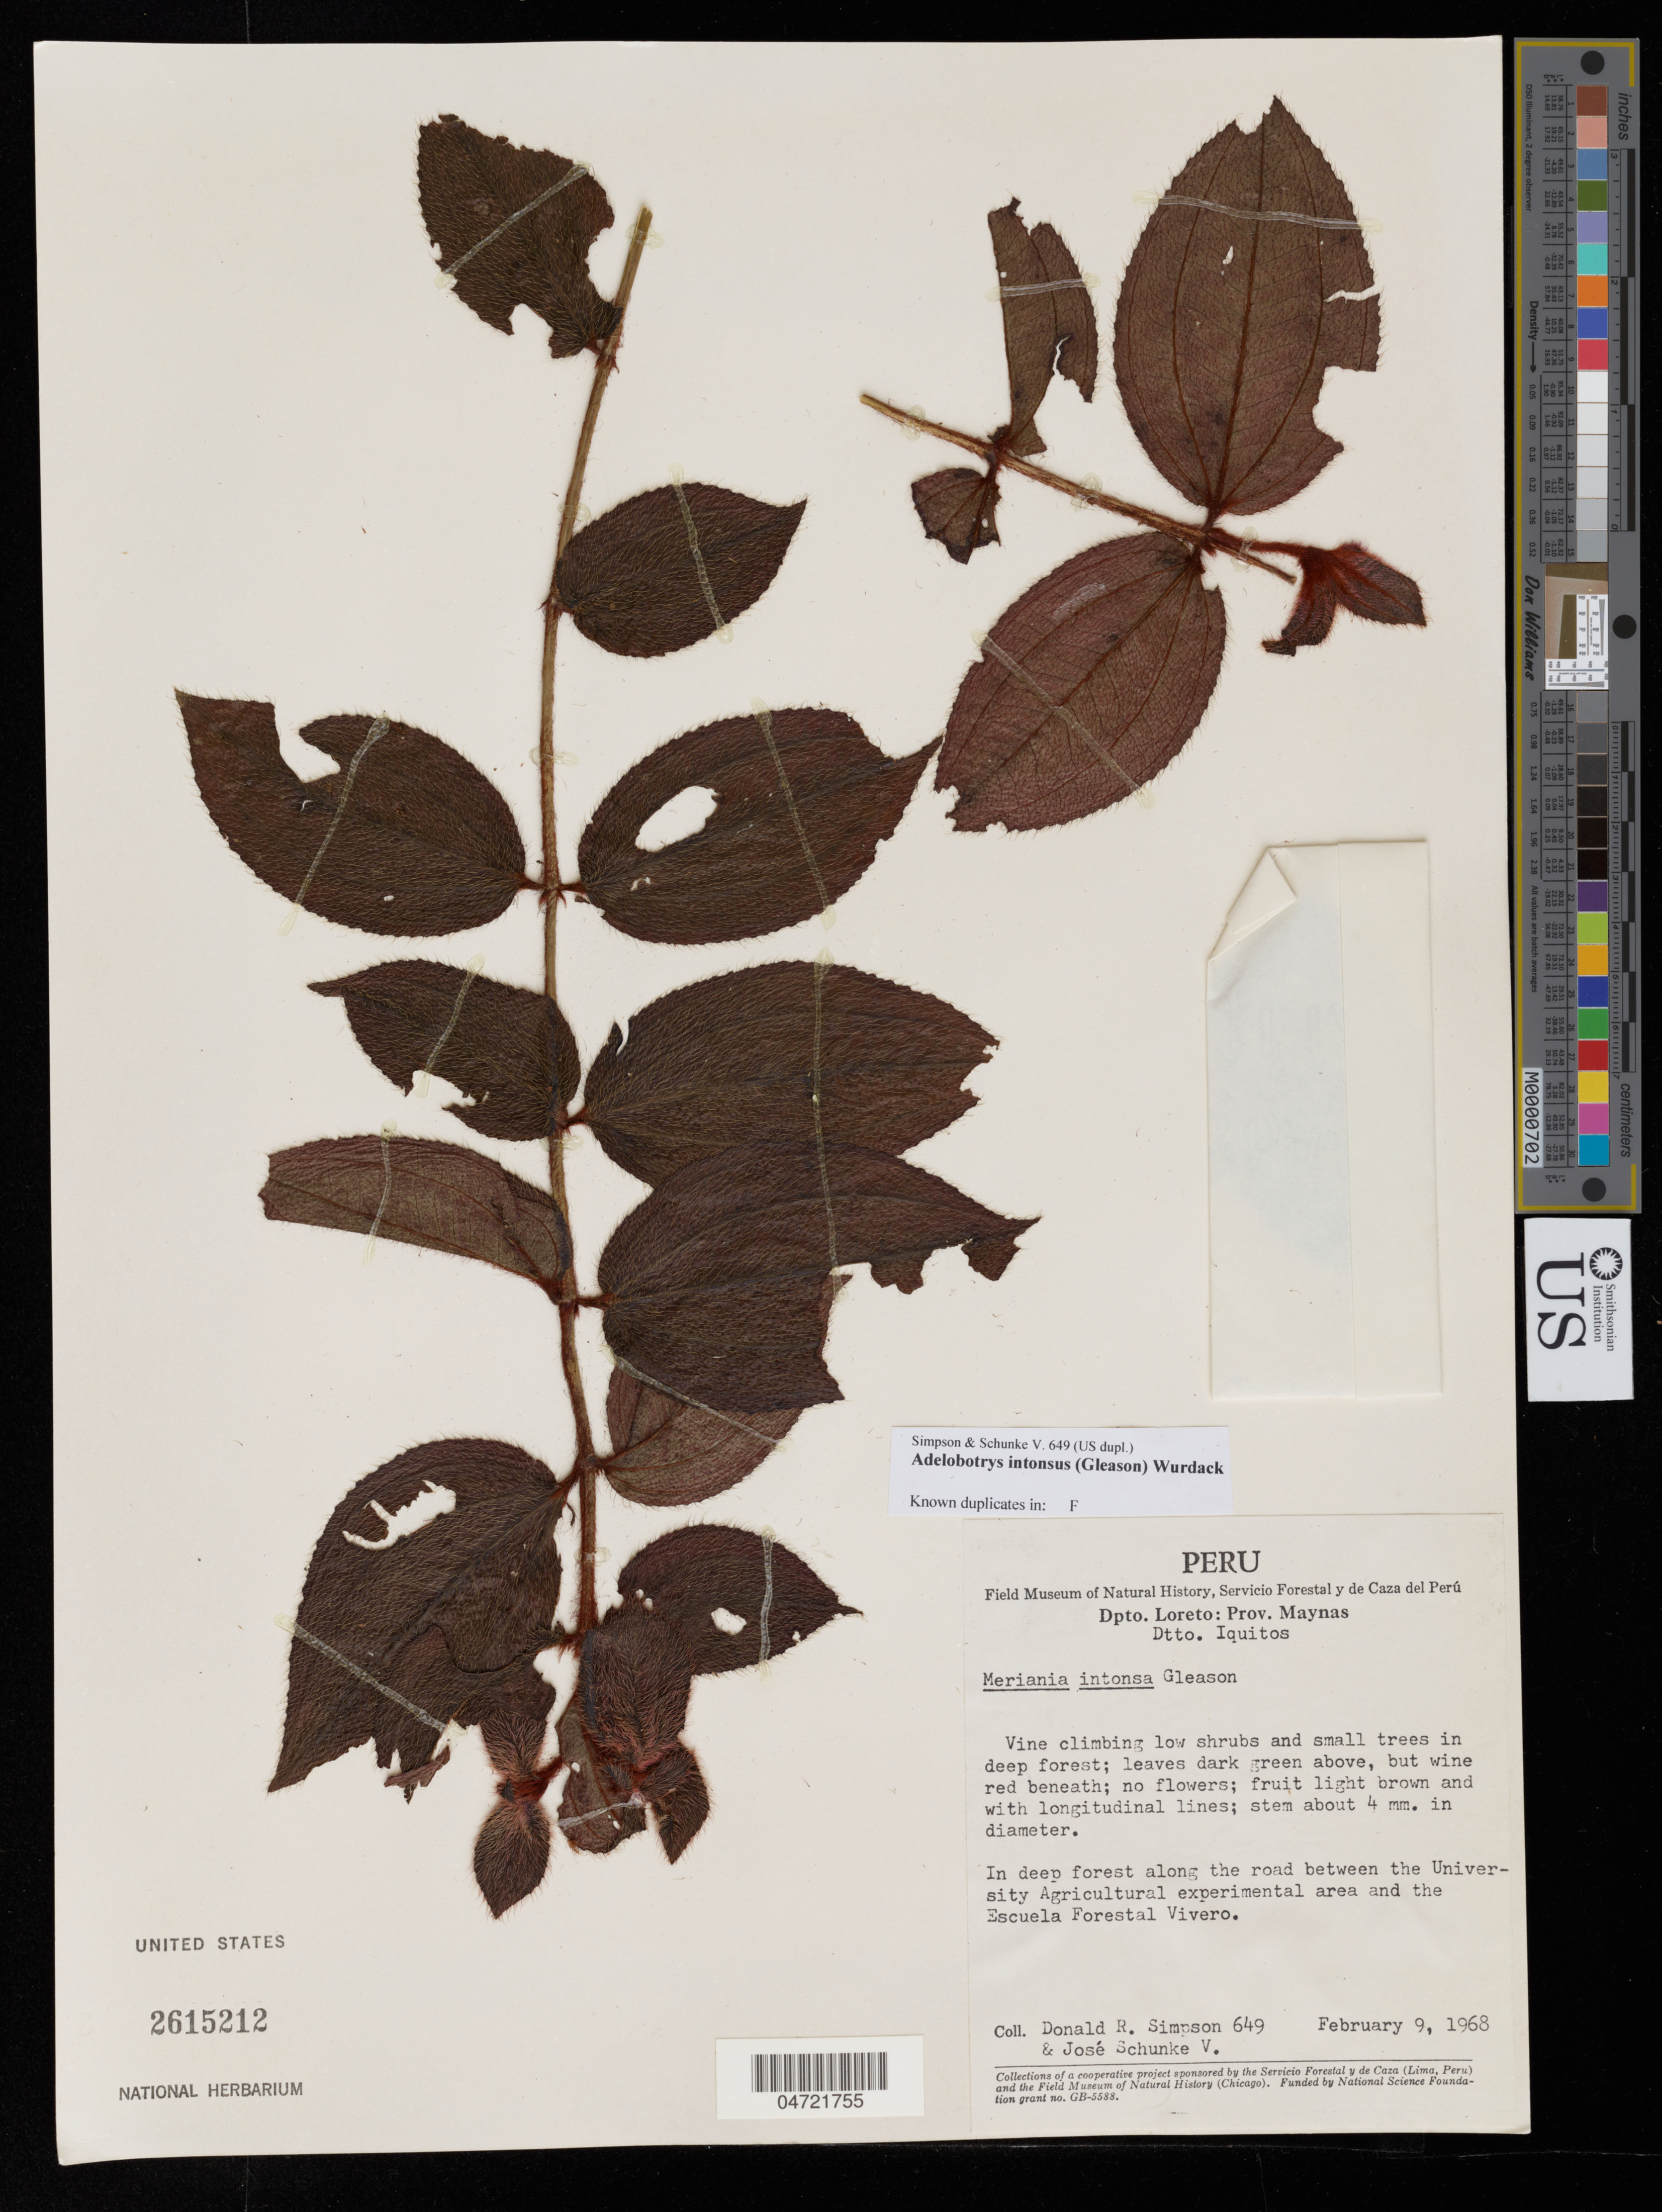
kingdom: Plantae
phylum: Tracheophyta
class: Magnoliopsida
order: Myrtales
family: Melastomataceae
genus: Adelobotrys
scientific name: Adelobotrys intonsus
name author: (Gleason) Wurdack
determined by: Schulman, Leif, (TUR), University of Turku (FINLAND)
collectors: D. R. Simpson & J. M. Schunke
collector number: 649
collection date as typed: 09 Feb 1968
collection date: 1968-02-09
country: Peru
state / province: Loreto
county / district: Maynas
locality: Dtto. Iquitos, along road between university agricultural experimental area and escuela forestal vivero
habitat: In deep forest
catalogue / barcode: US 2615212